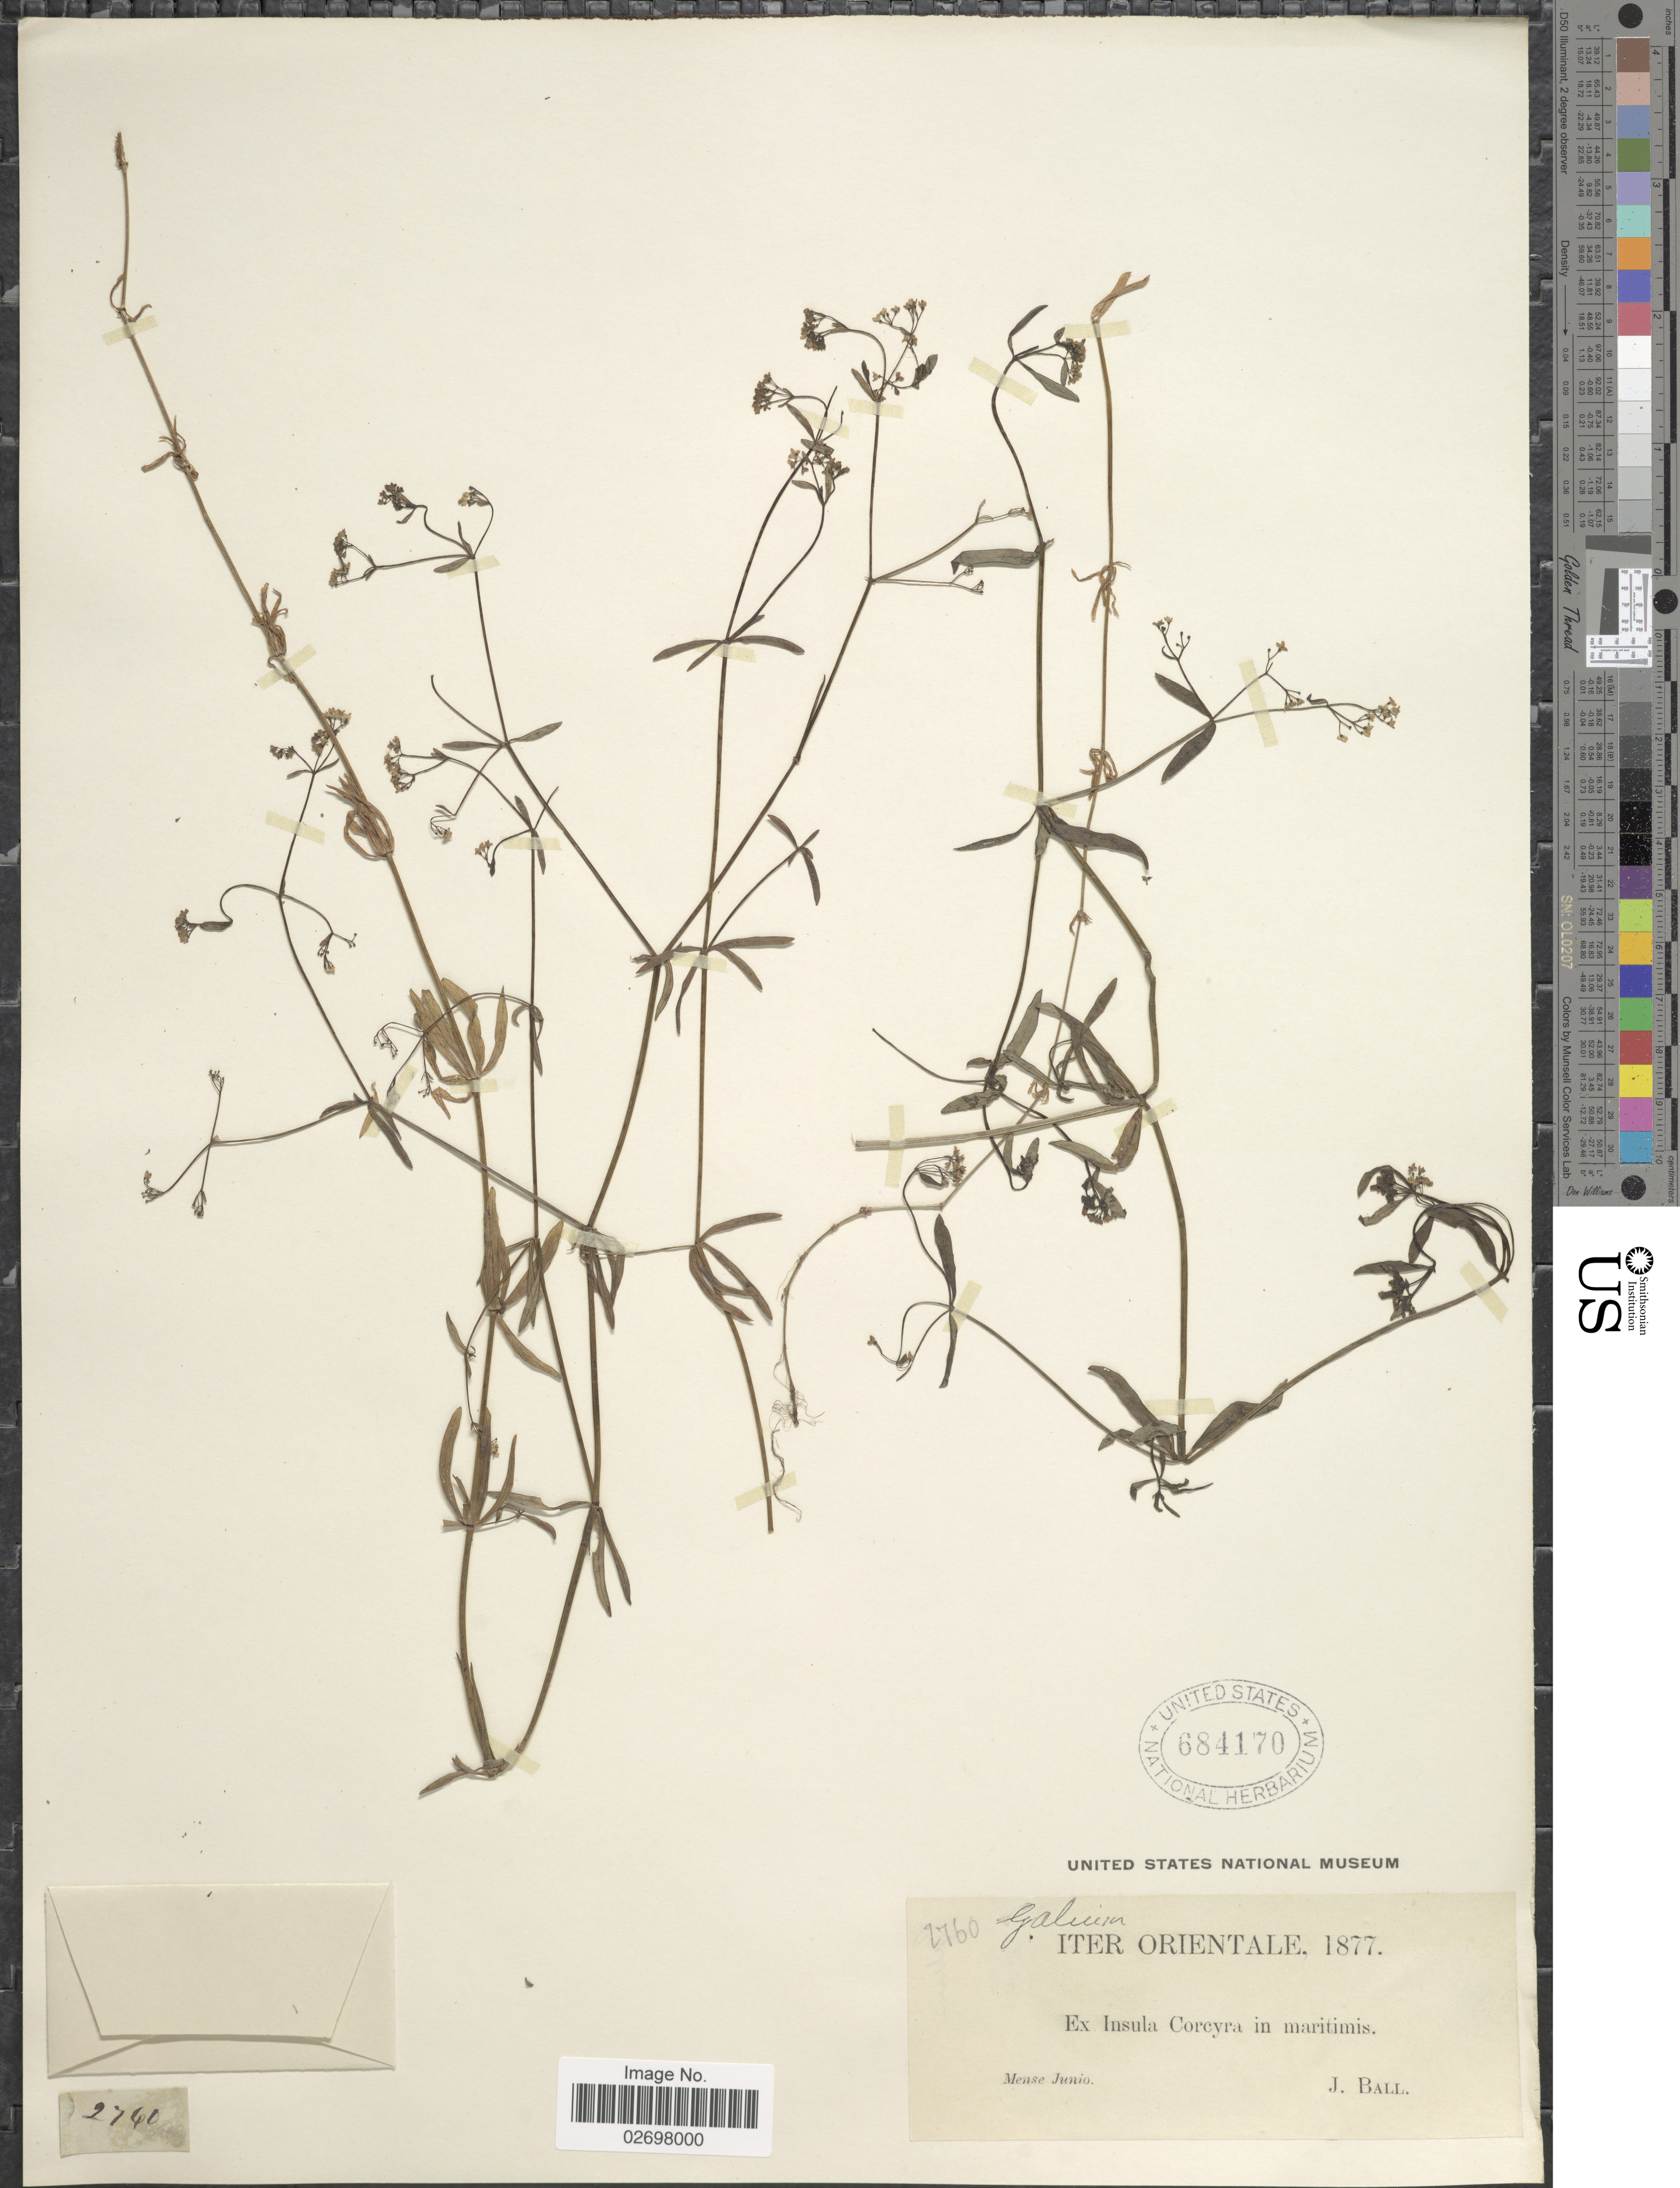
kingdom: Plantae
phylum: Tracheophyta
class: Magnoliopsida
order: Gentianales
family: Rubiaceae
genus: Galium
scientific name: Galium sp.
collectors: A. Layard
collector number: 2760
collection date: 1877-06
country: Greece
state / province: Ionian Islands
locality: Iter Orientale, Ex Insula Corcyra in maritimis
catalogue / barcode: US 684170